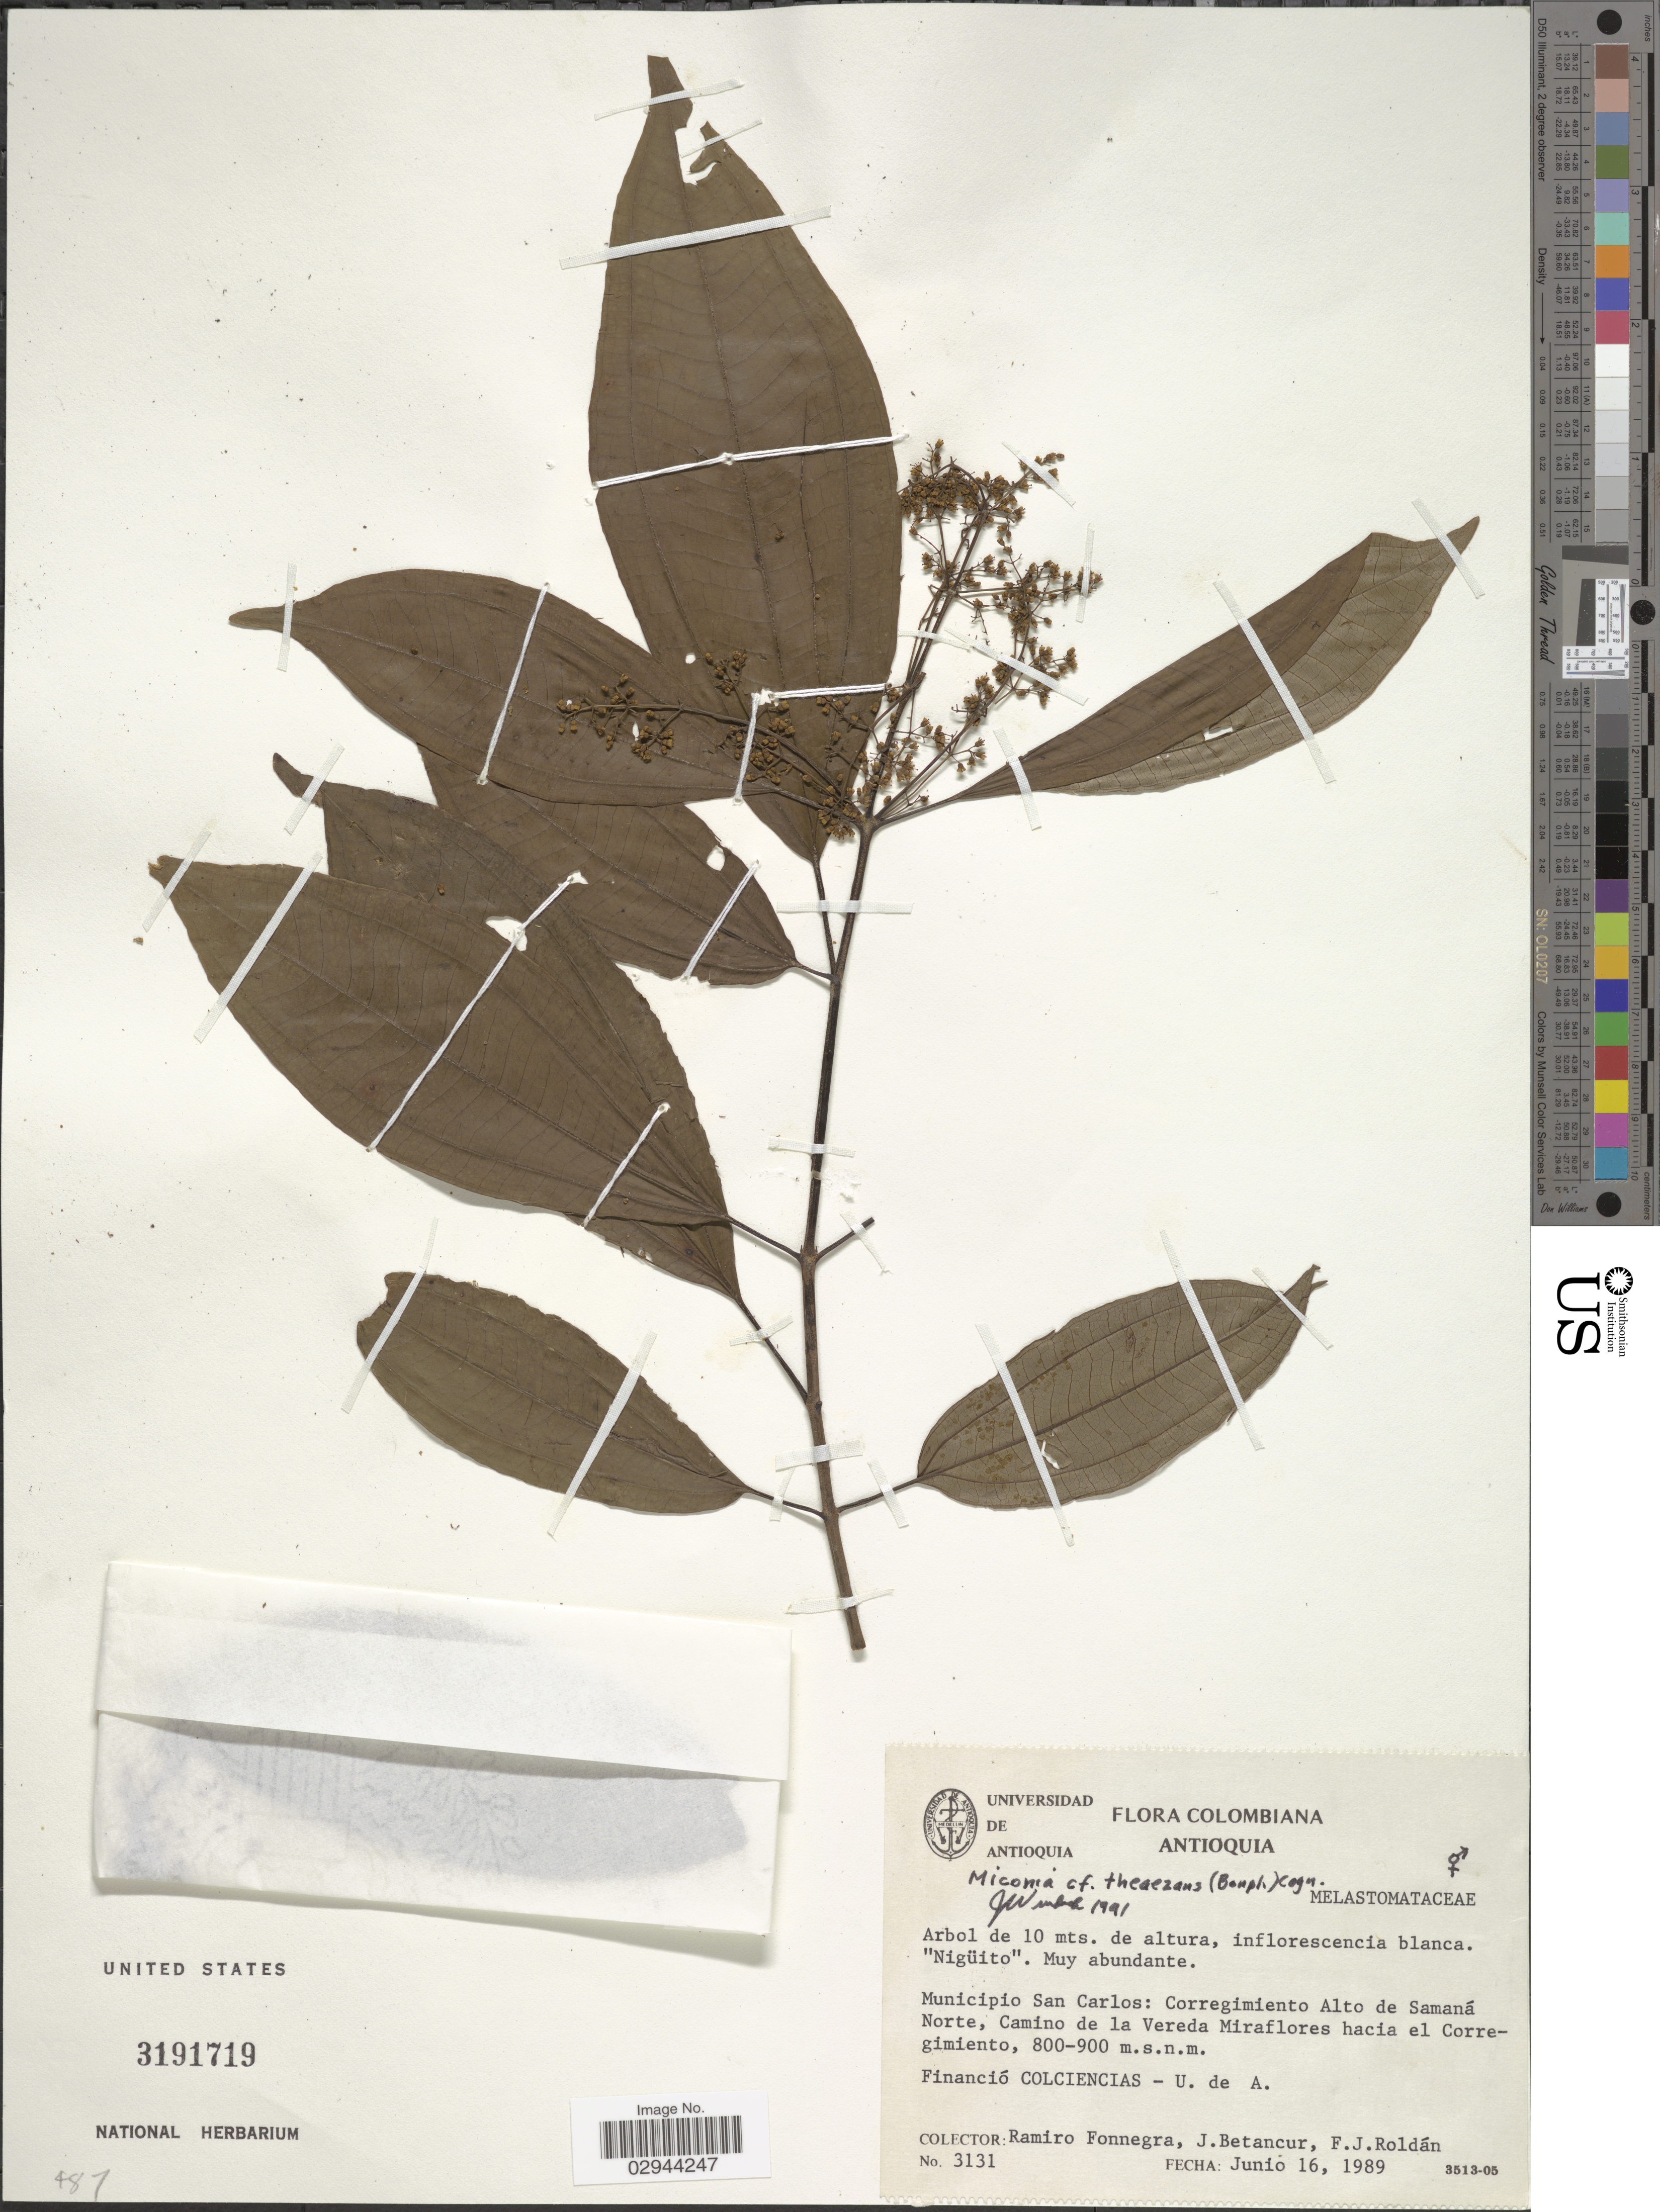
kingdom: Plantae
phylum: Tracheophyta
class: Magnoliopsida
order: Myrtales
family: Melastomataceae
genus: Miconia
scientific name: Miconia theizans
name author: (Bonpl.) Cogn.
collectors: R. Fonnegra G., J. Betancur & F. J. Roldán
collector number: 3131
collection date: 1989-06-16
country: Colombia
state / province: Antioquia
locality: Municipio San Carlos, Corregimiento Alto de Samaná Norte, Camino de la Vereda Miraflores hacia el Corregimiento.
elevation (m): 800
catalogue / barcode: US 3191719